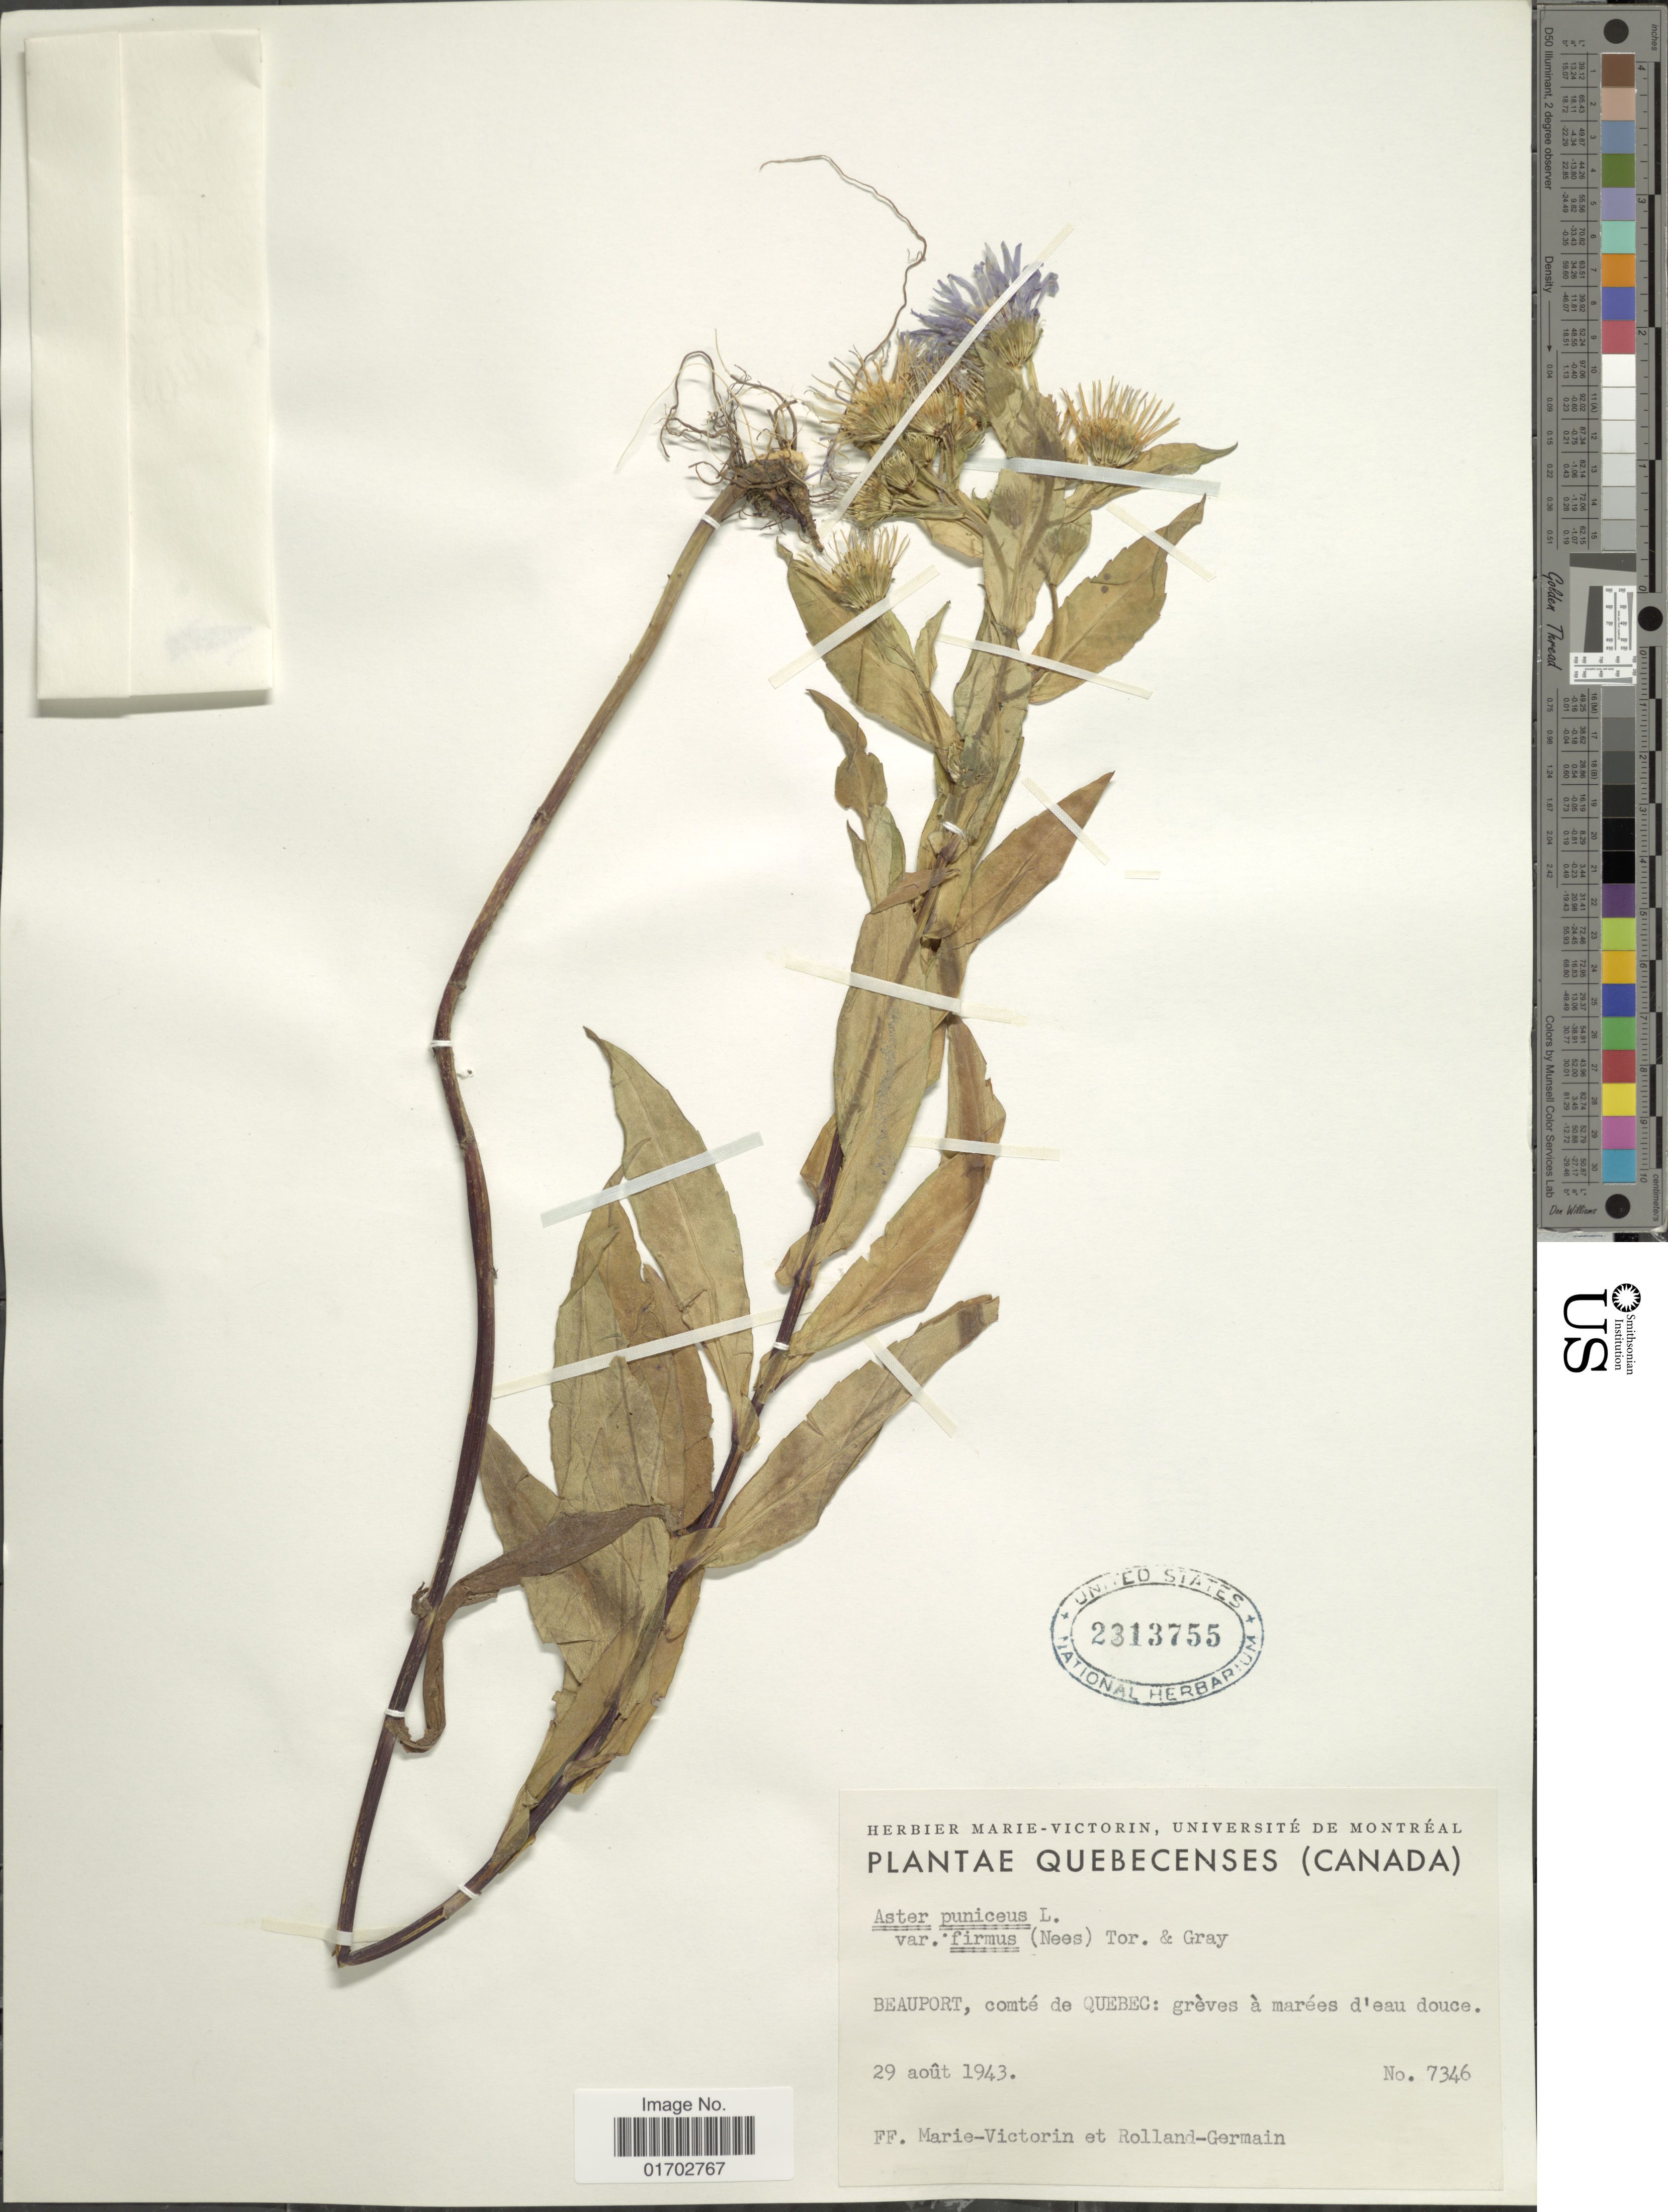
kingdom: Plantae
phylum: Tracheophyta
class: Magnoliopsida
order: Asterales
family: Asteraceae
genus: Symphyotrichum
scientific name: Symphyotrichum puniceum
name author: (L.) Á. Löve & D. Löve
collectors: F. Marie-Victorin & Rolland-Germain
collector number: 7346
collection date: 1943-08-29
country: Canada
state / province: Quebec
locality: Beauport, comte de Quebec: gréves á marées d'eau douce.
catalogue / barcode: US 2313755